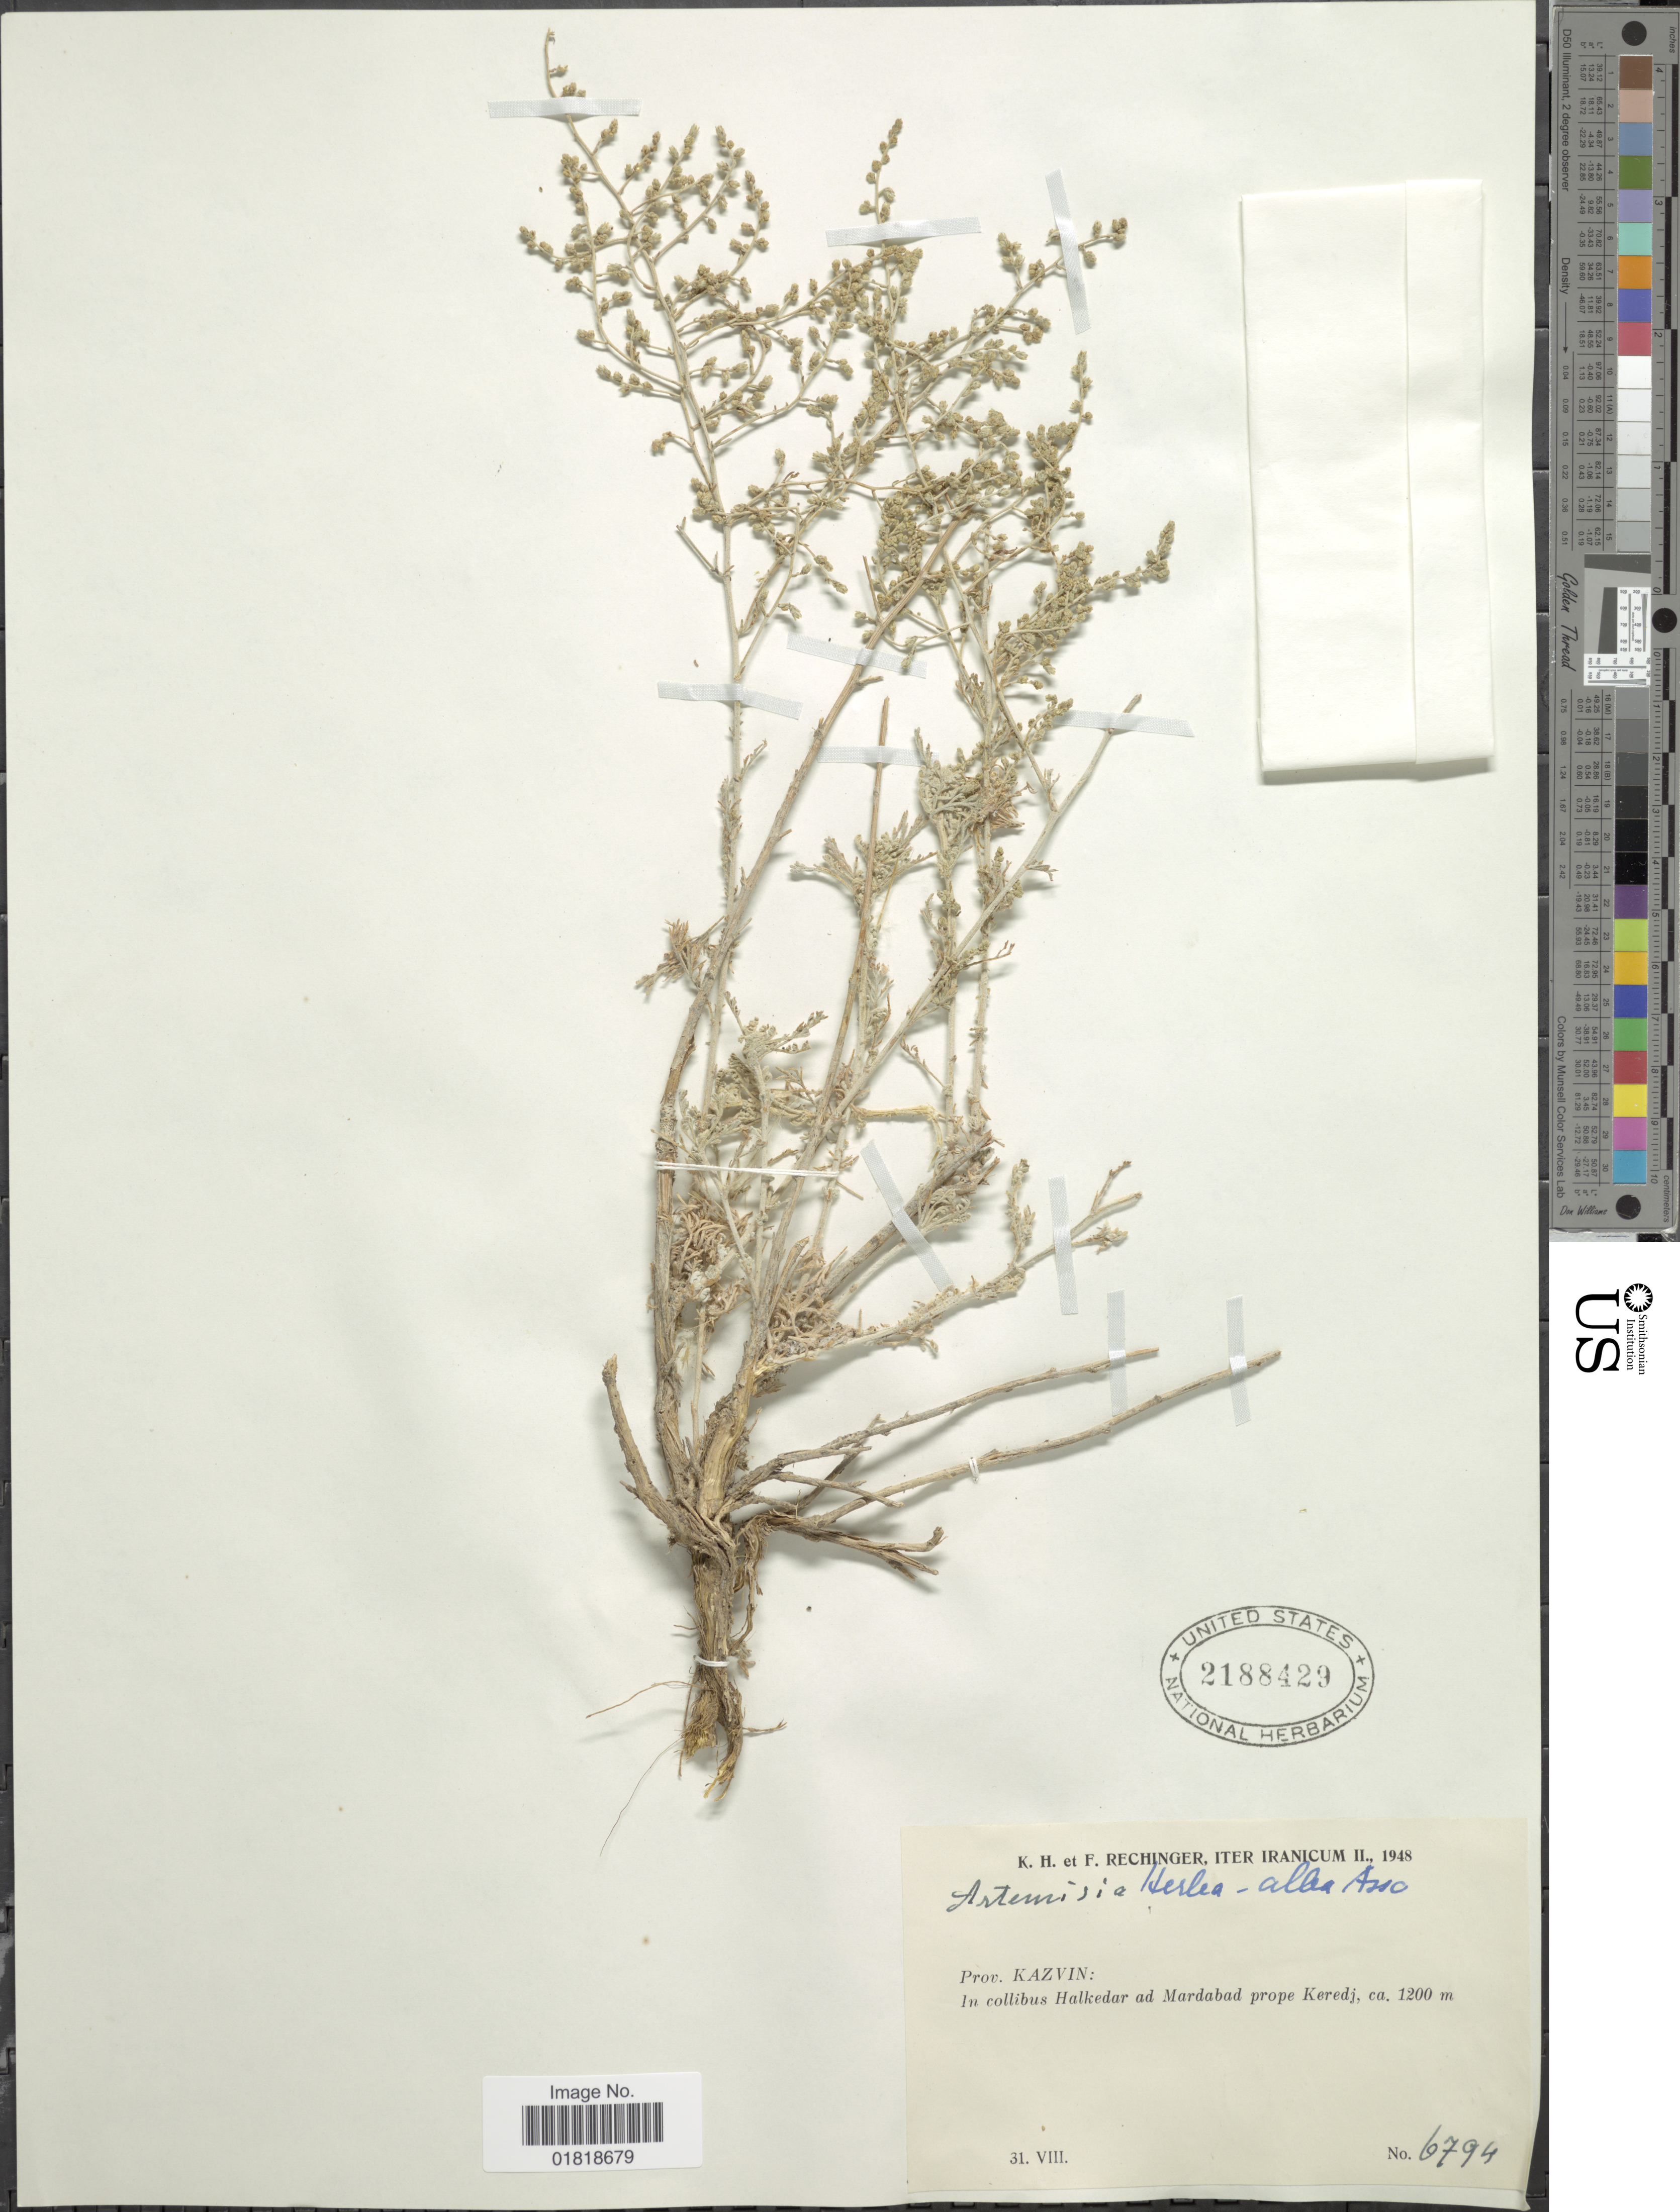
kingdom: Plantae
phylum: Tracheophyta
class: Magnoliopsida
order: Asterales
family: Asteraceae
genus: Artemisia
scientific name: Artemisia herba-alba asso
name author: Asso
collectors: K. H. Rechinger & F. Rechinger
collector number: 6794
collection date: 1948-08-31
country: Iran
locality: Prov. Kazvin: in collibus Halkedar ad Mardabad prope Keredj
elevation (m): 1200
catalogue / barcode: US 2188429